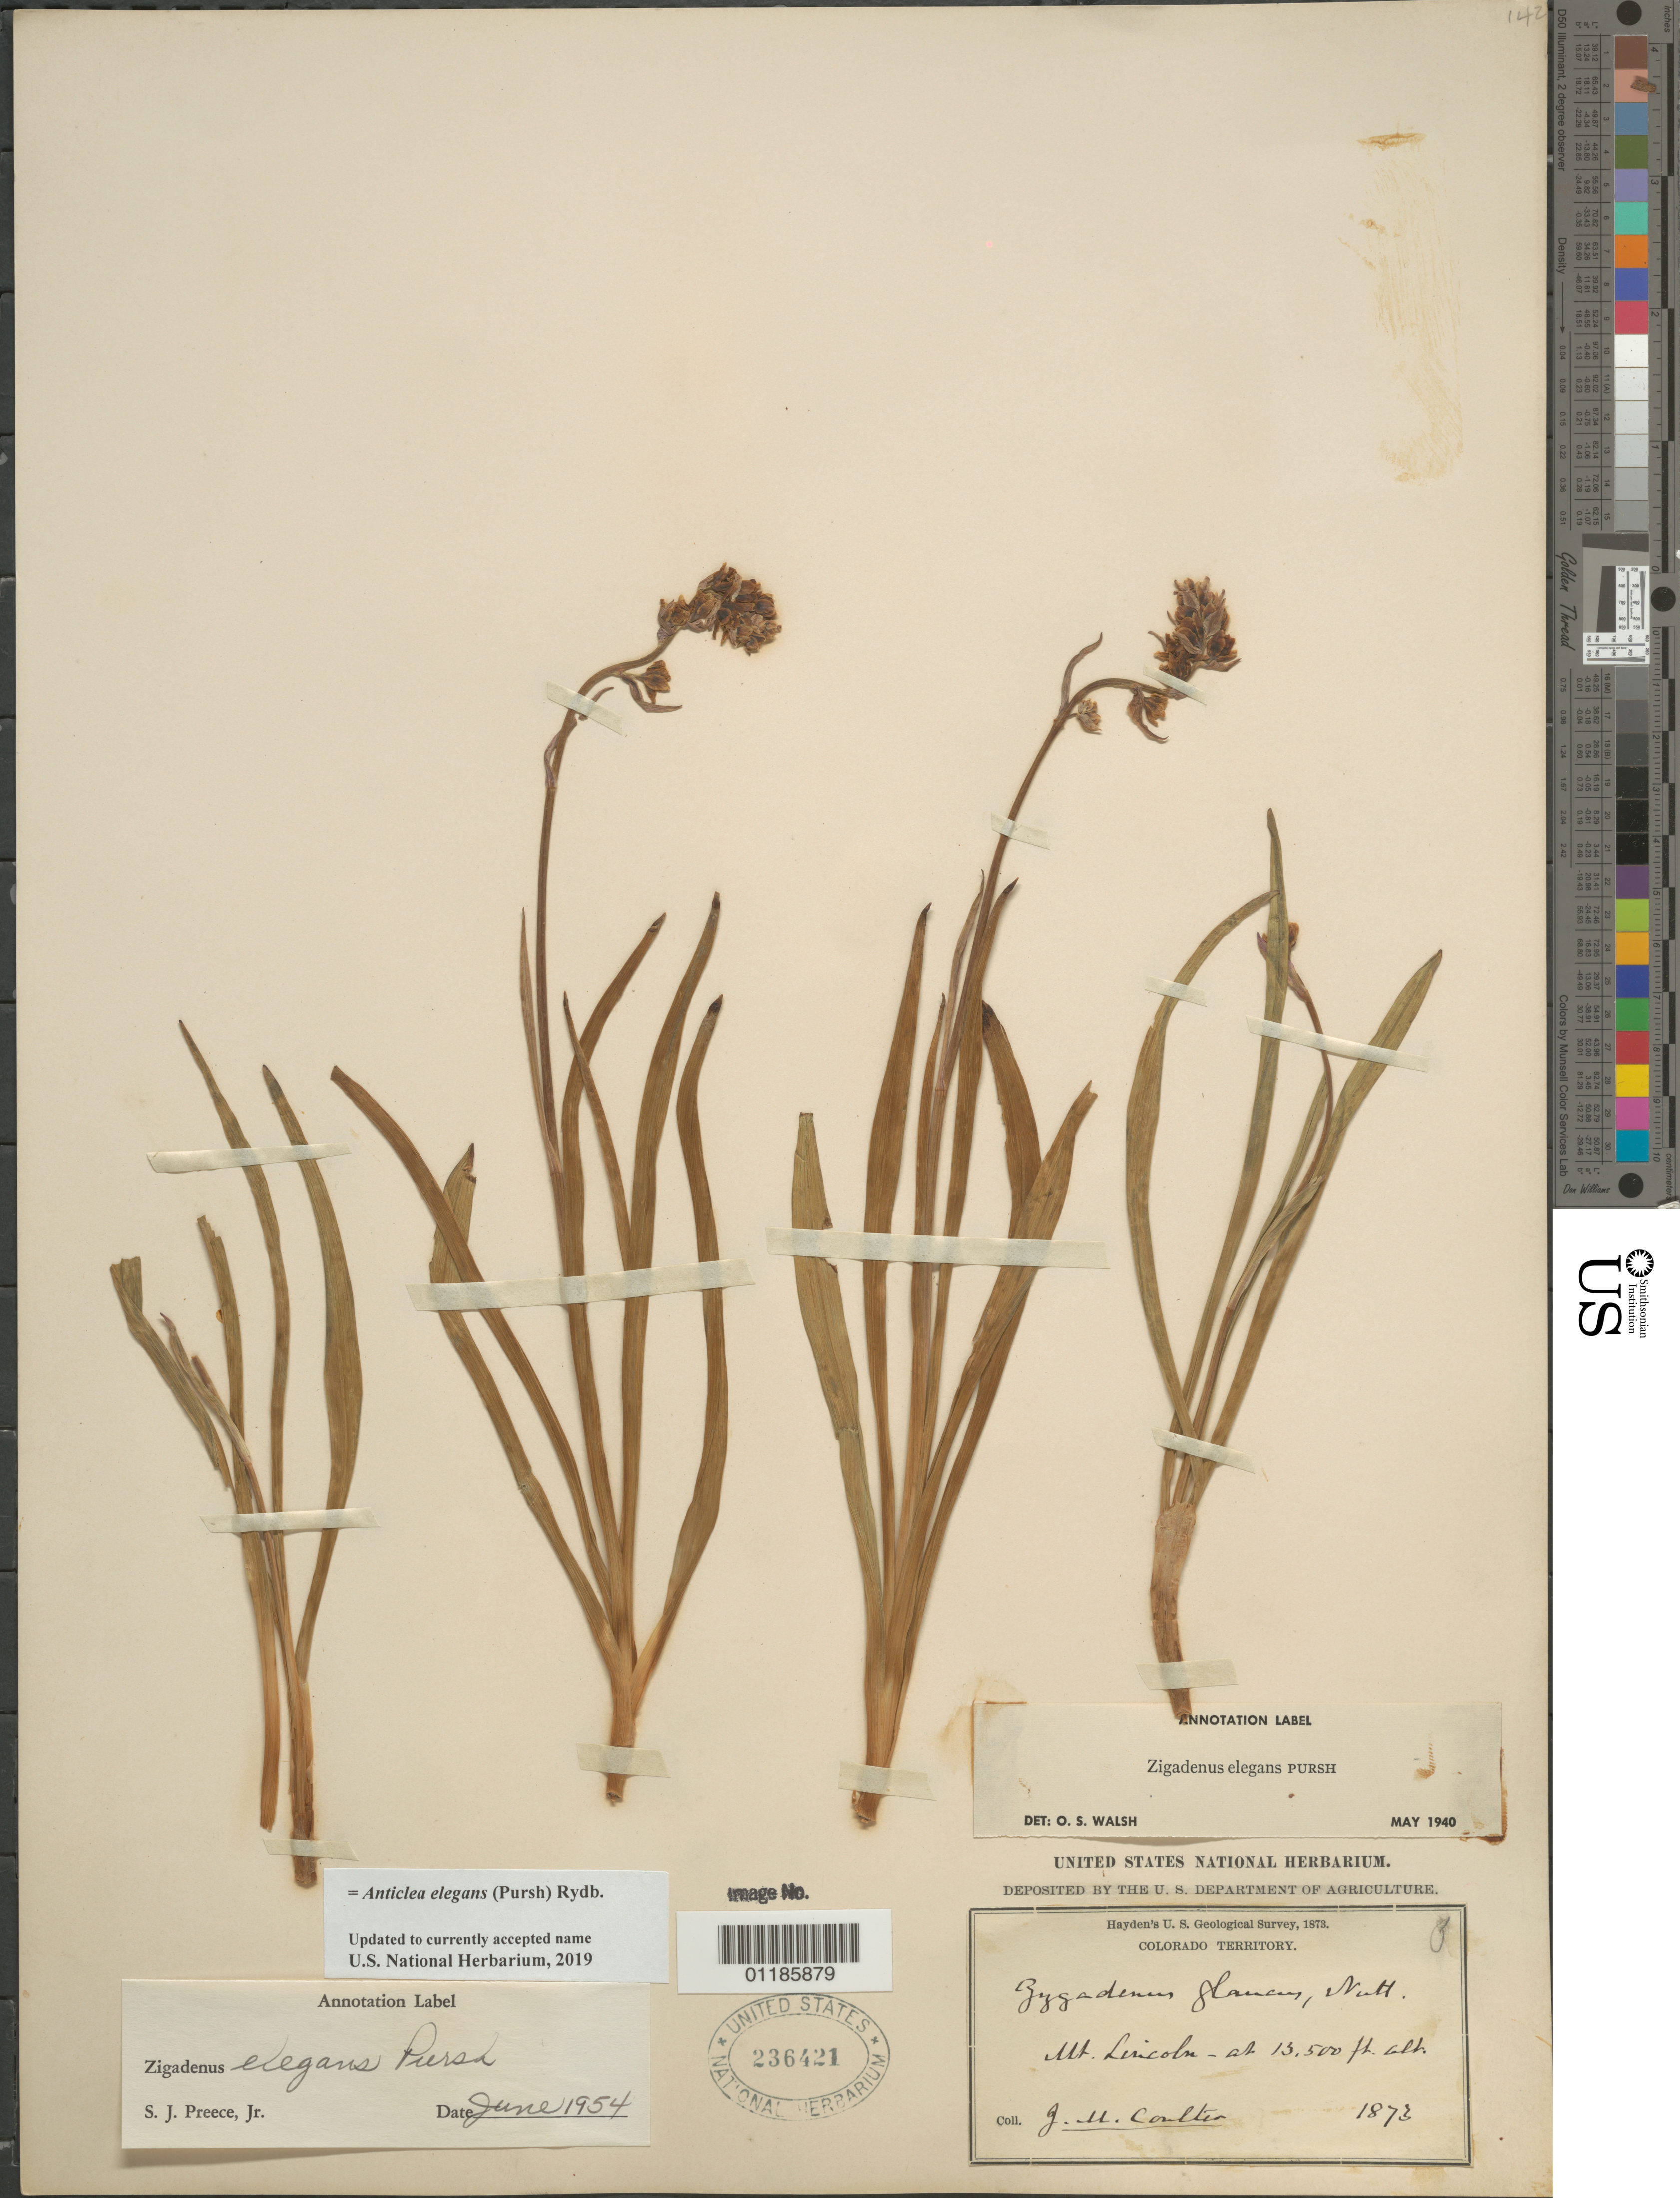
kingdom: Plantae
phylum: Tracheophyta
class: Liliopsida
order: Liliales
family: Melanthiaceae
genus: Anticlea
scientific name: Anticlea elegans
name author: (Pursh) Rydb.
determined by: Strong, Mark T., (BOT), Smithsonian Institution - National Museum of Natural History (UNITED STATES)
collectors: J. M. Coulter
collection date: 1873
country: United States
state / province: Colorado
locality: Mt. Lincoln.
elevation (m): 4724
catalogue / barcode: US 236421